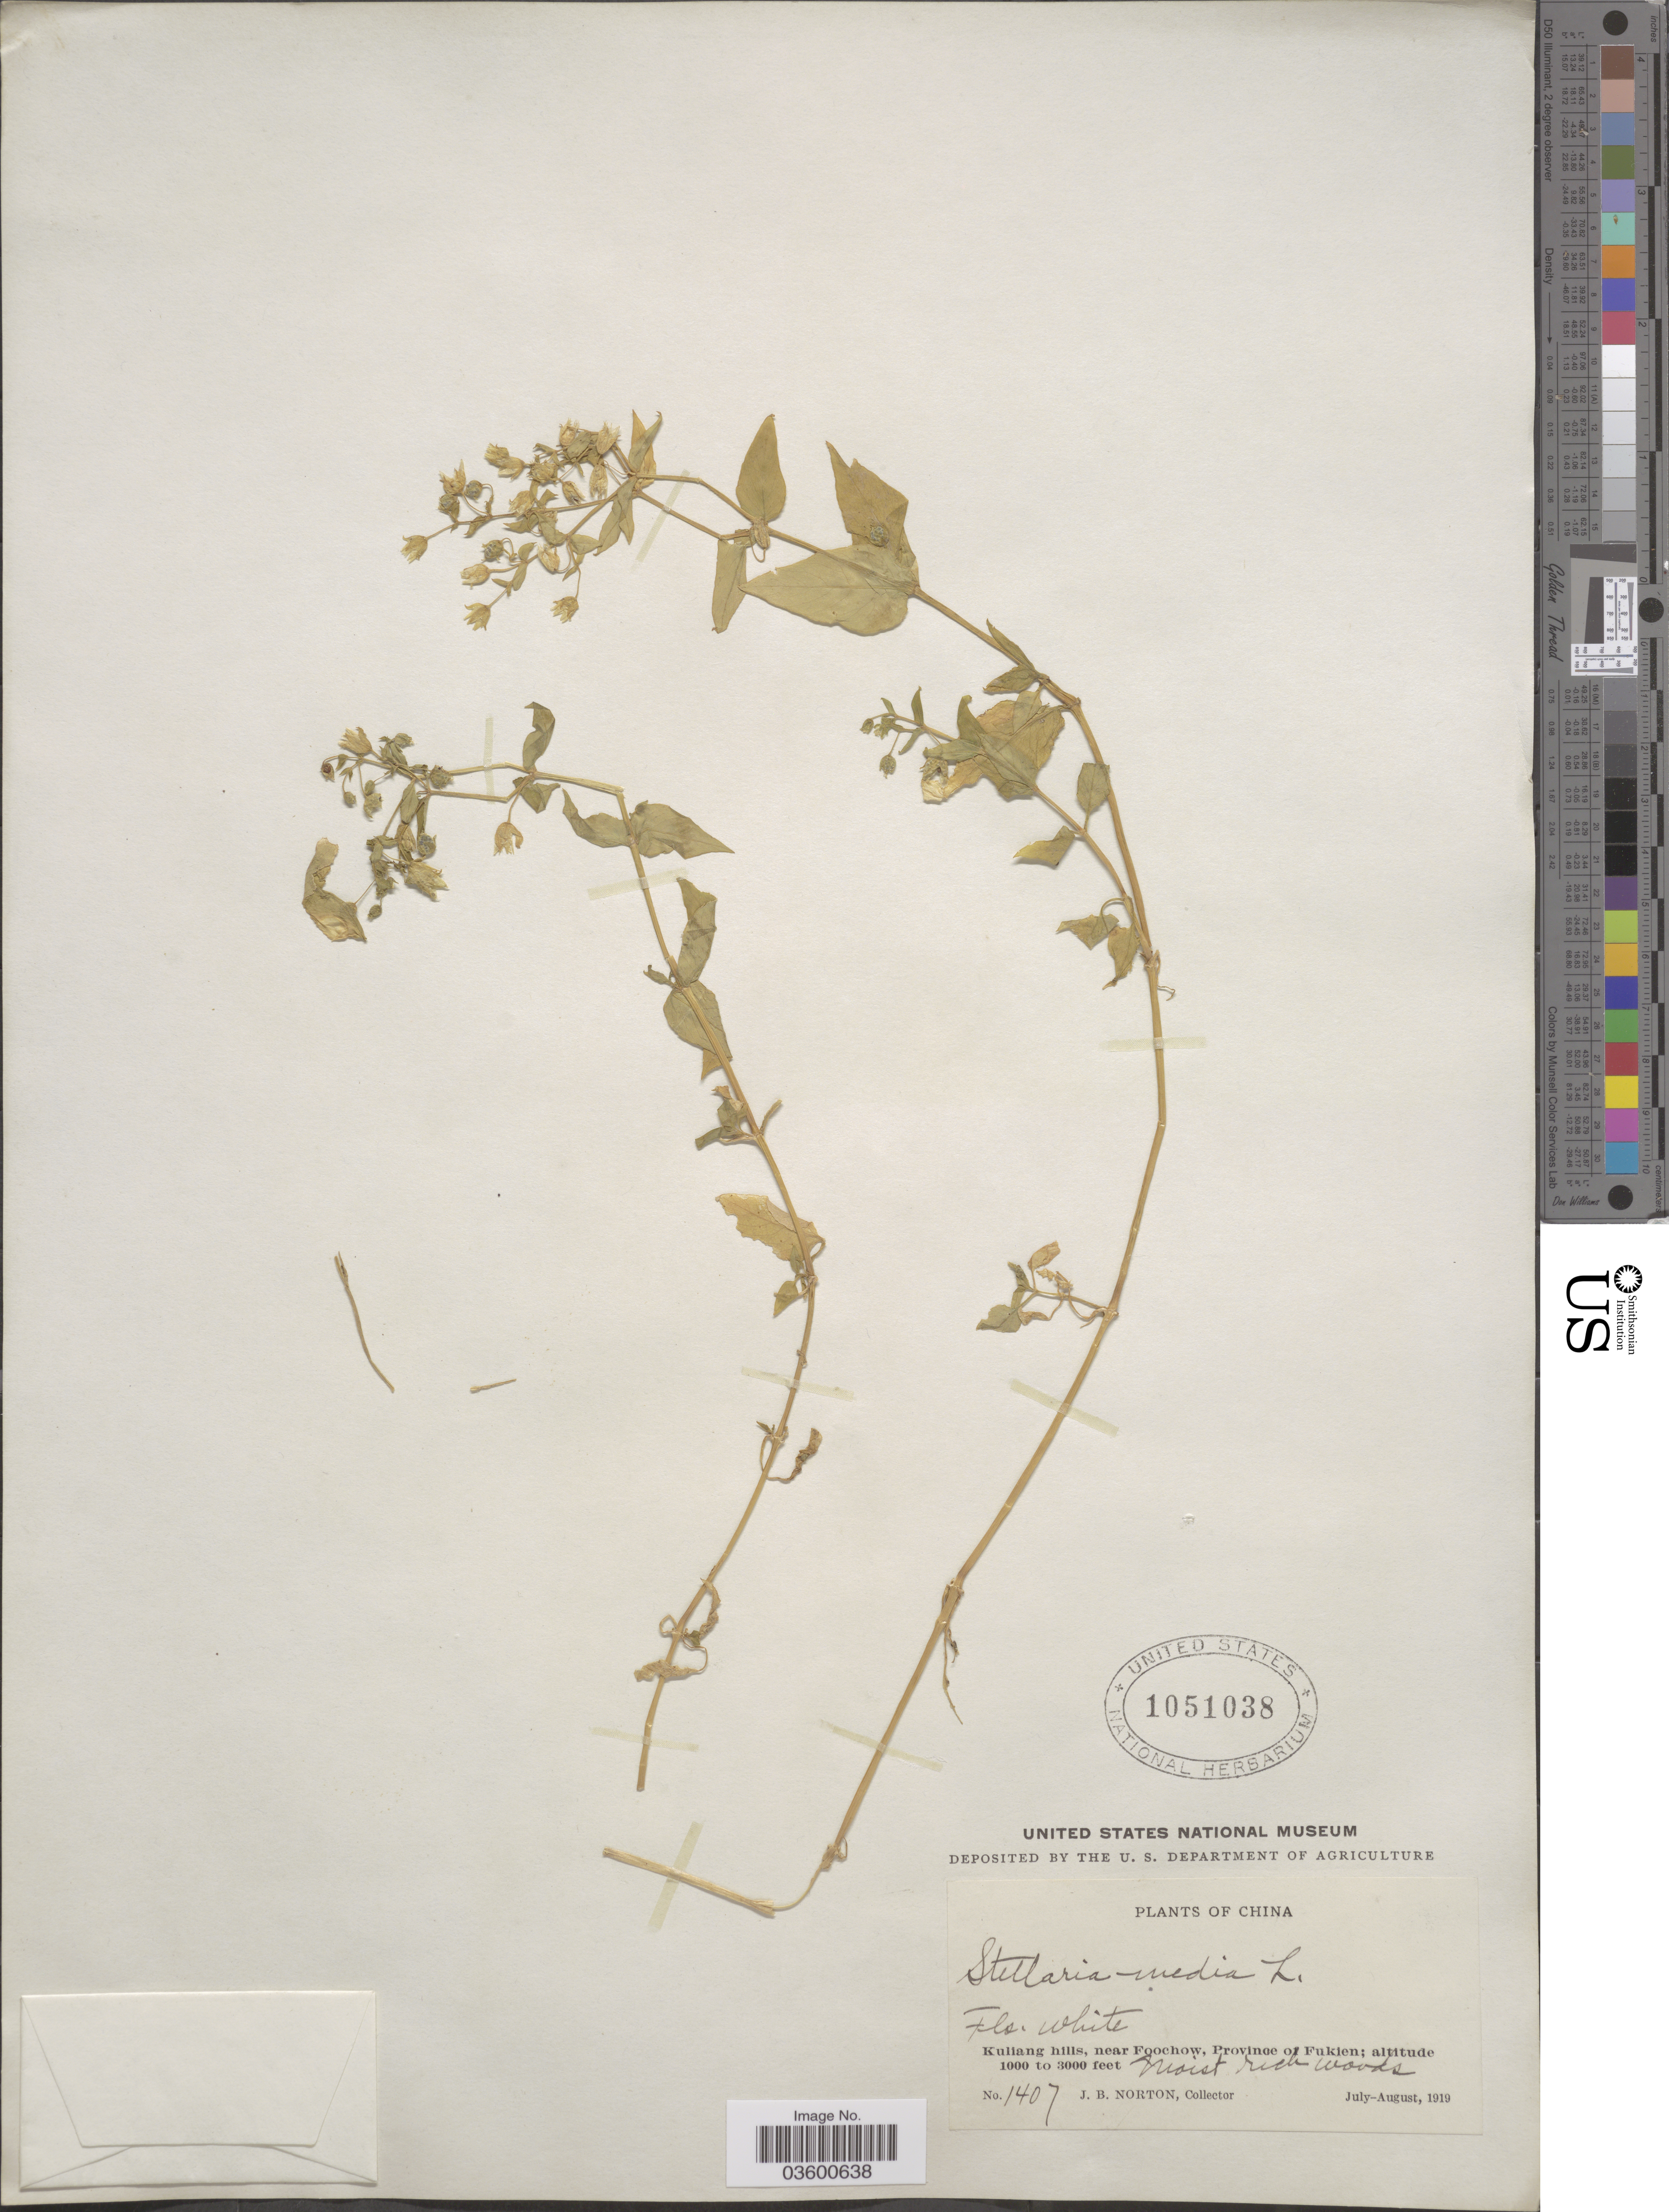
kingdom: Plantae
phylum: Tracheophyta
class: Magnoliopsida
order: Caryophyllales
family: Caryophyllaceae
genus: Stellaria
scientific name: Stellaria media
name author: (L.) Vill.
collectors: J. B. Norton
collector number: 1407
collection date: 1919-07/1919-08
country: China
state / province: Fujian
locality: Kuliang hills, near Foochow, Province of Fukien.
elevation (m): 305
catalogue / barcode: US 1051038